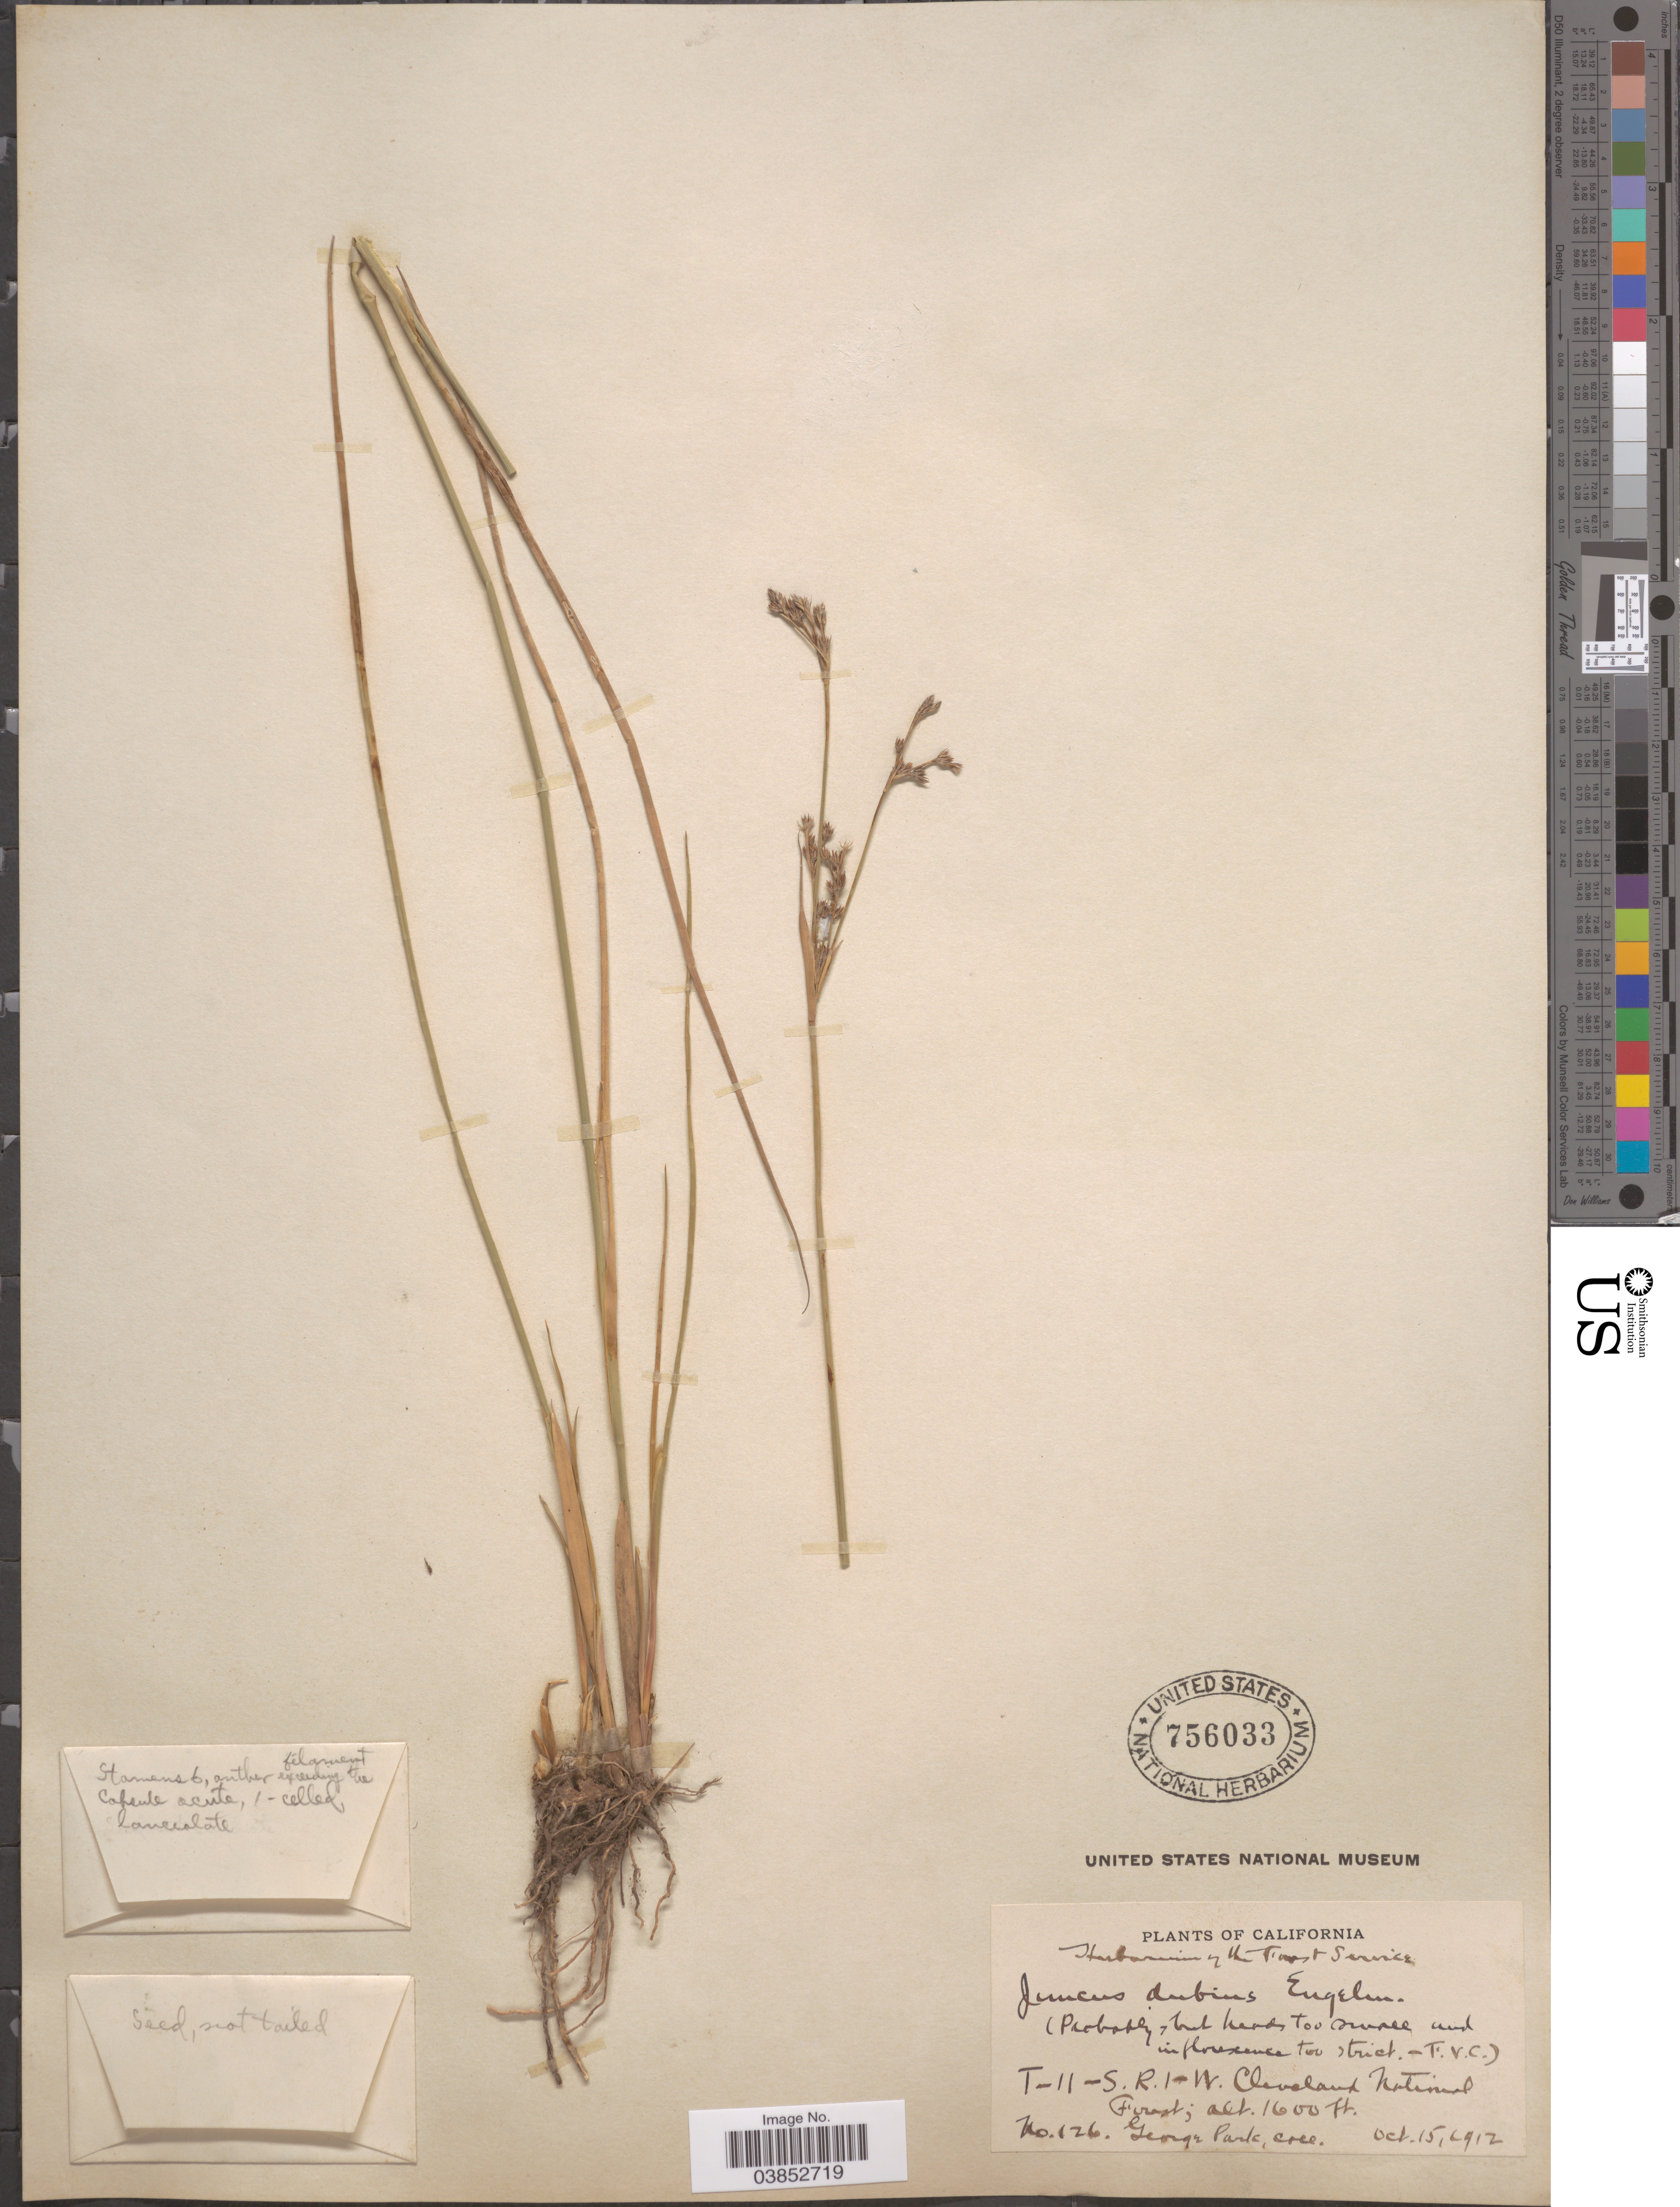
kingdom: Plantae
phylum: Tracheophyta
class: Liliopsida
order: Poales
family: Juncaceae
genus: Juncus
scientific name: Juncus dubius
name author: Engelm.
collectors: G. Park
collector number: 126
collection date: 1912-10-15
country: United States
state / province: California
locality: T-11-S.R.1-W. Cleveland National Forest.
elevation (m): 488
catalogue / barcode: US 756033